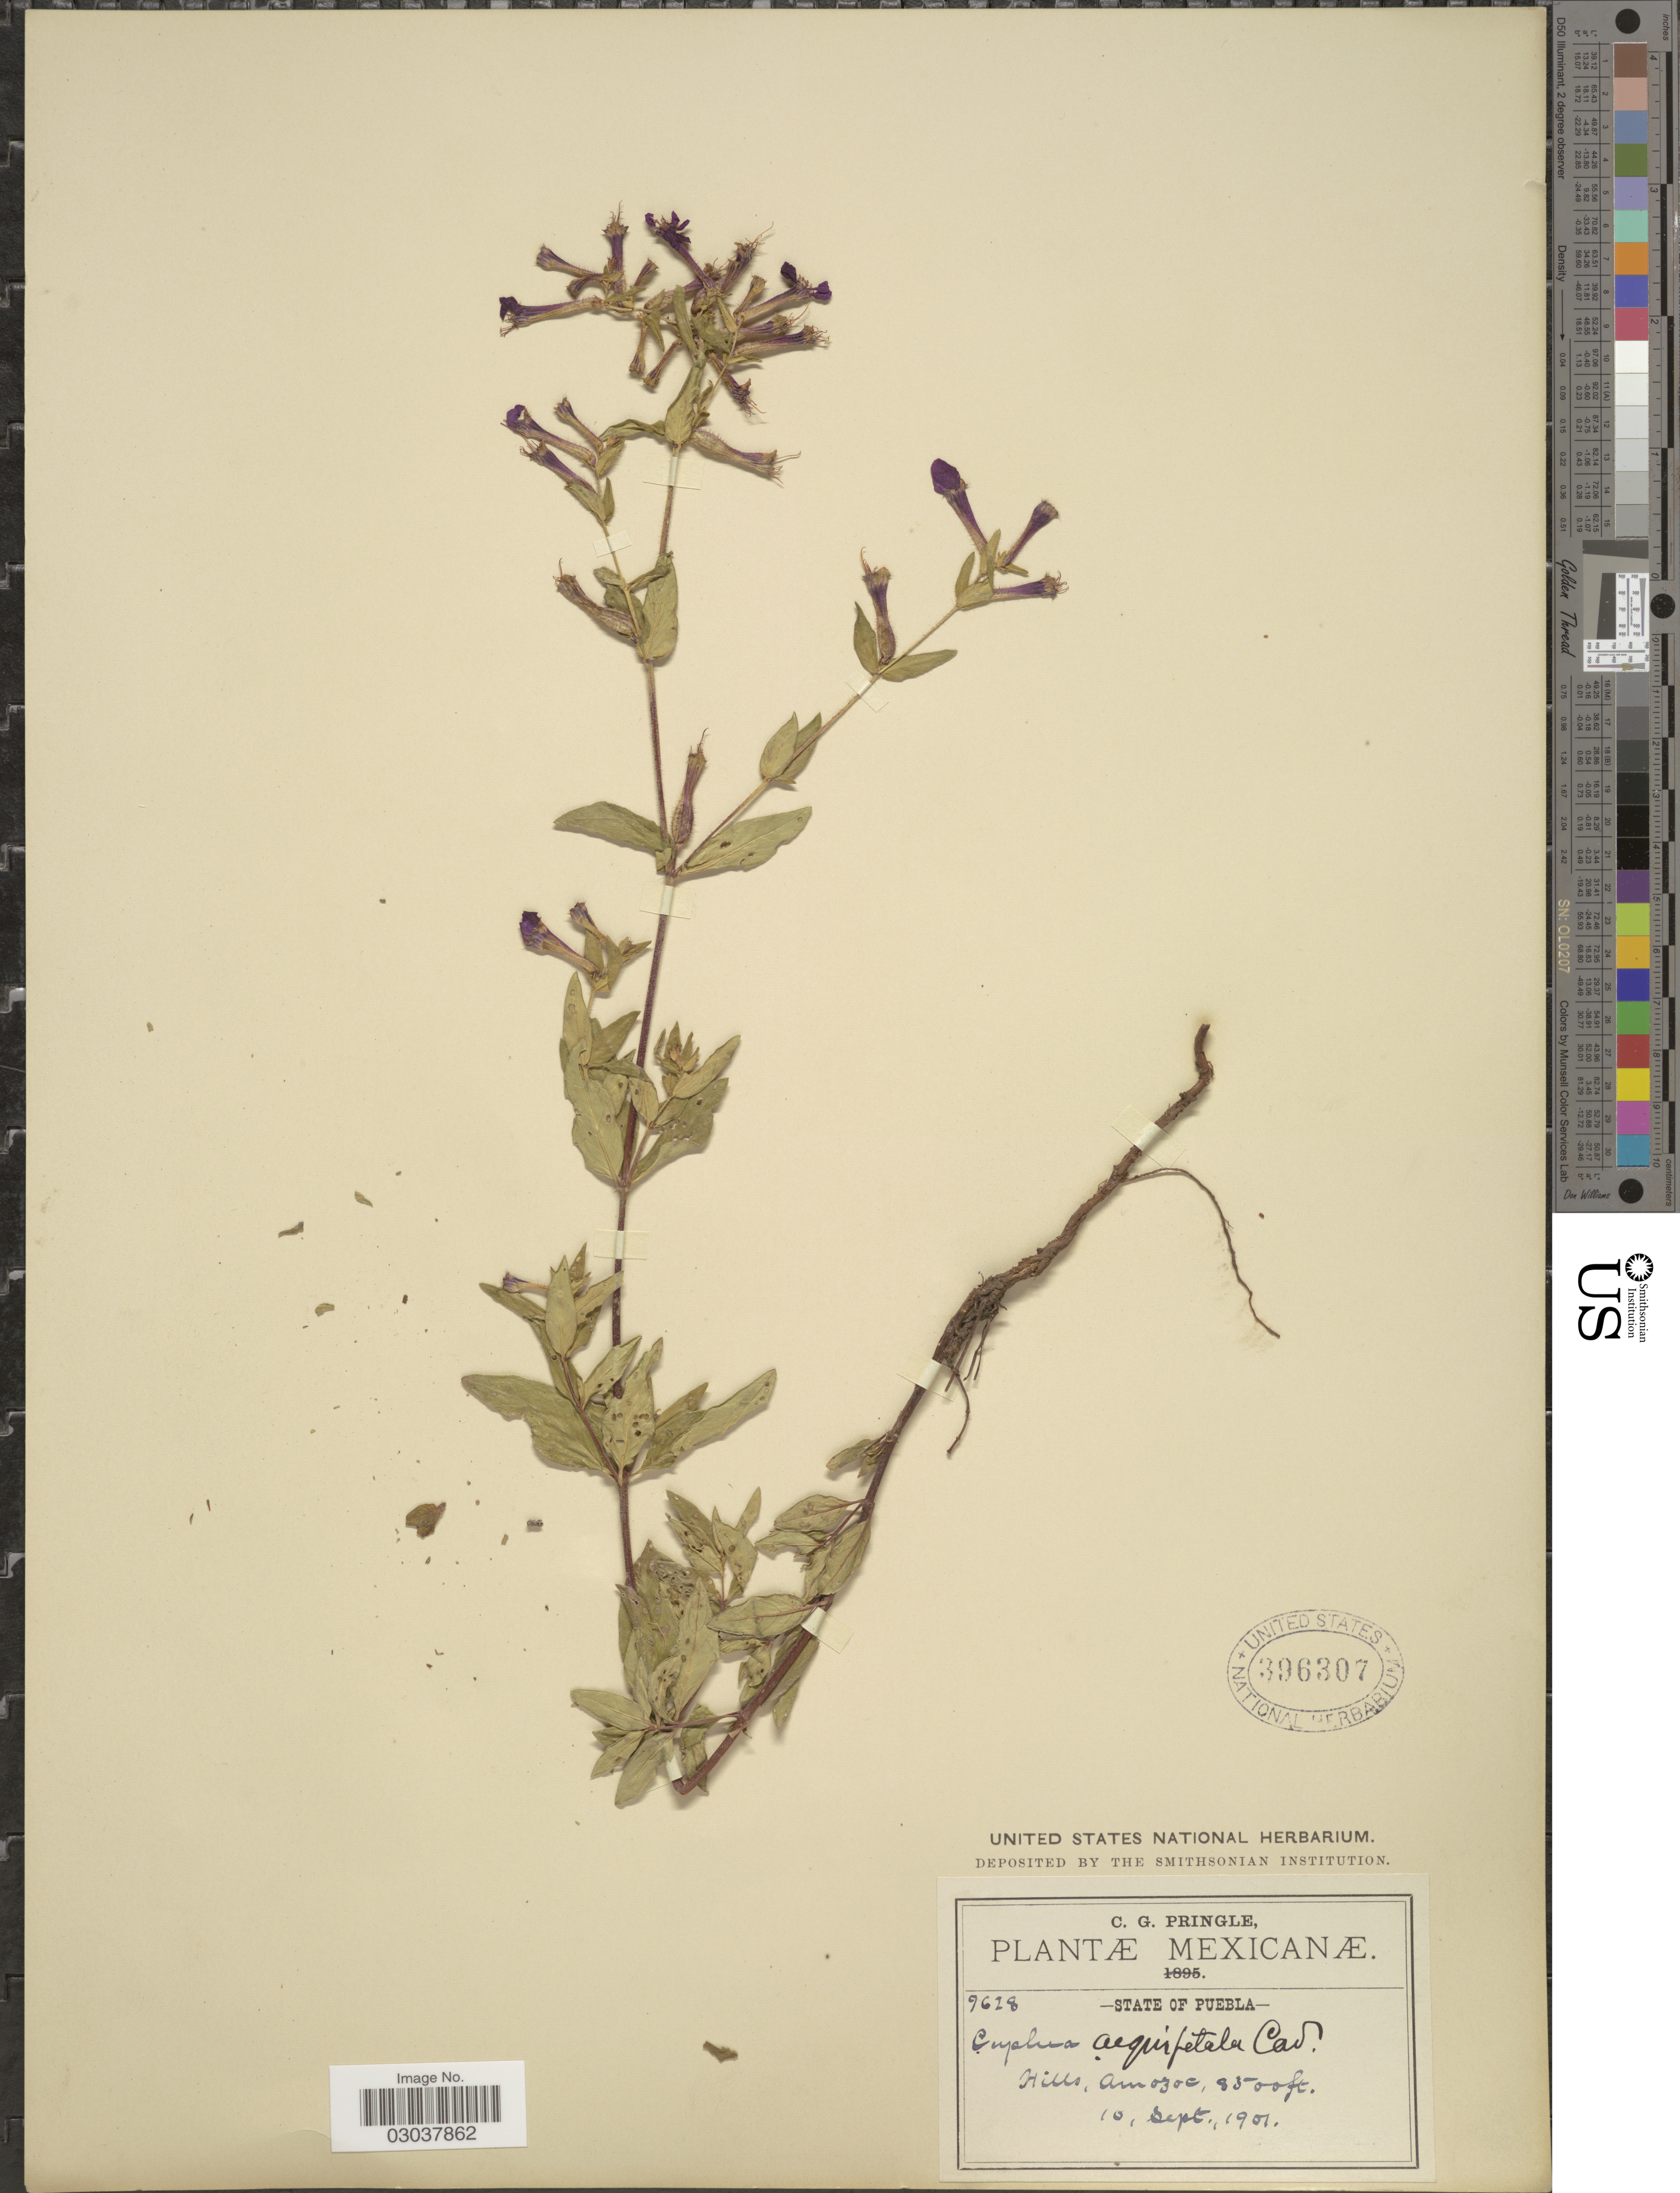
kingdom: Plantae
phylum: Tracheophyta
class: Magnoliopsida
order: Myrtales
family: Lythraceae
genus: Cuphea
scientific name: Cuphea aequipetala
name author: Cav.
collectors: C. G. Pringle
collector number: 9628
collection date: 1901-09-10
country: Mexico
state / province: Puebla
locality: Hills, Amozoc.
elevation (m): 2591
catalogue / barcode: US 396307